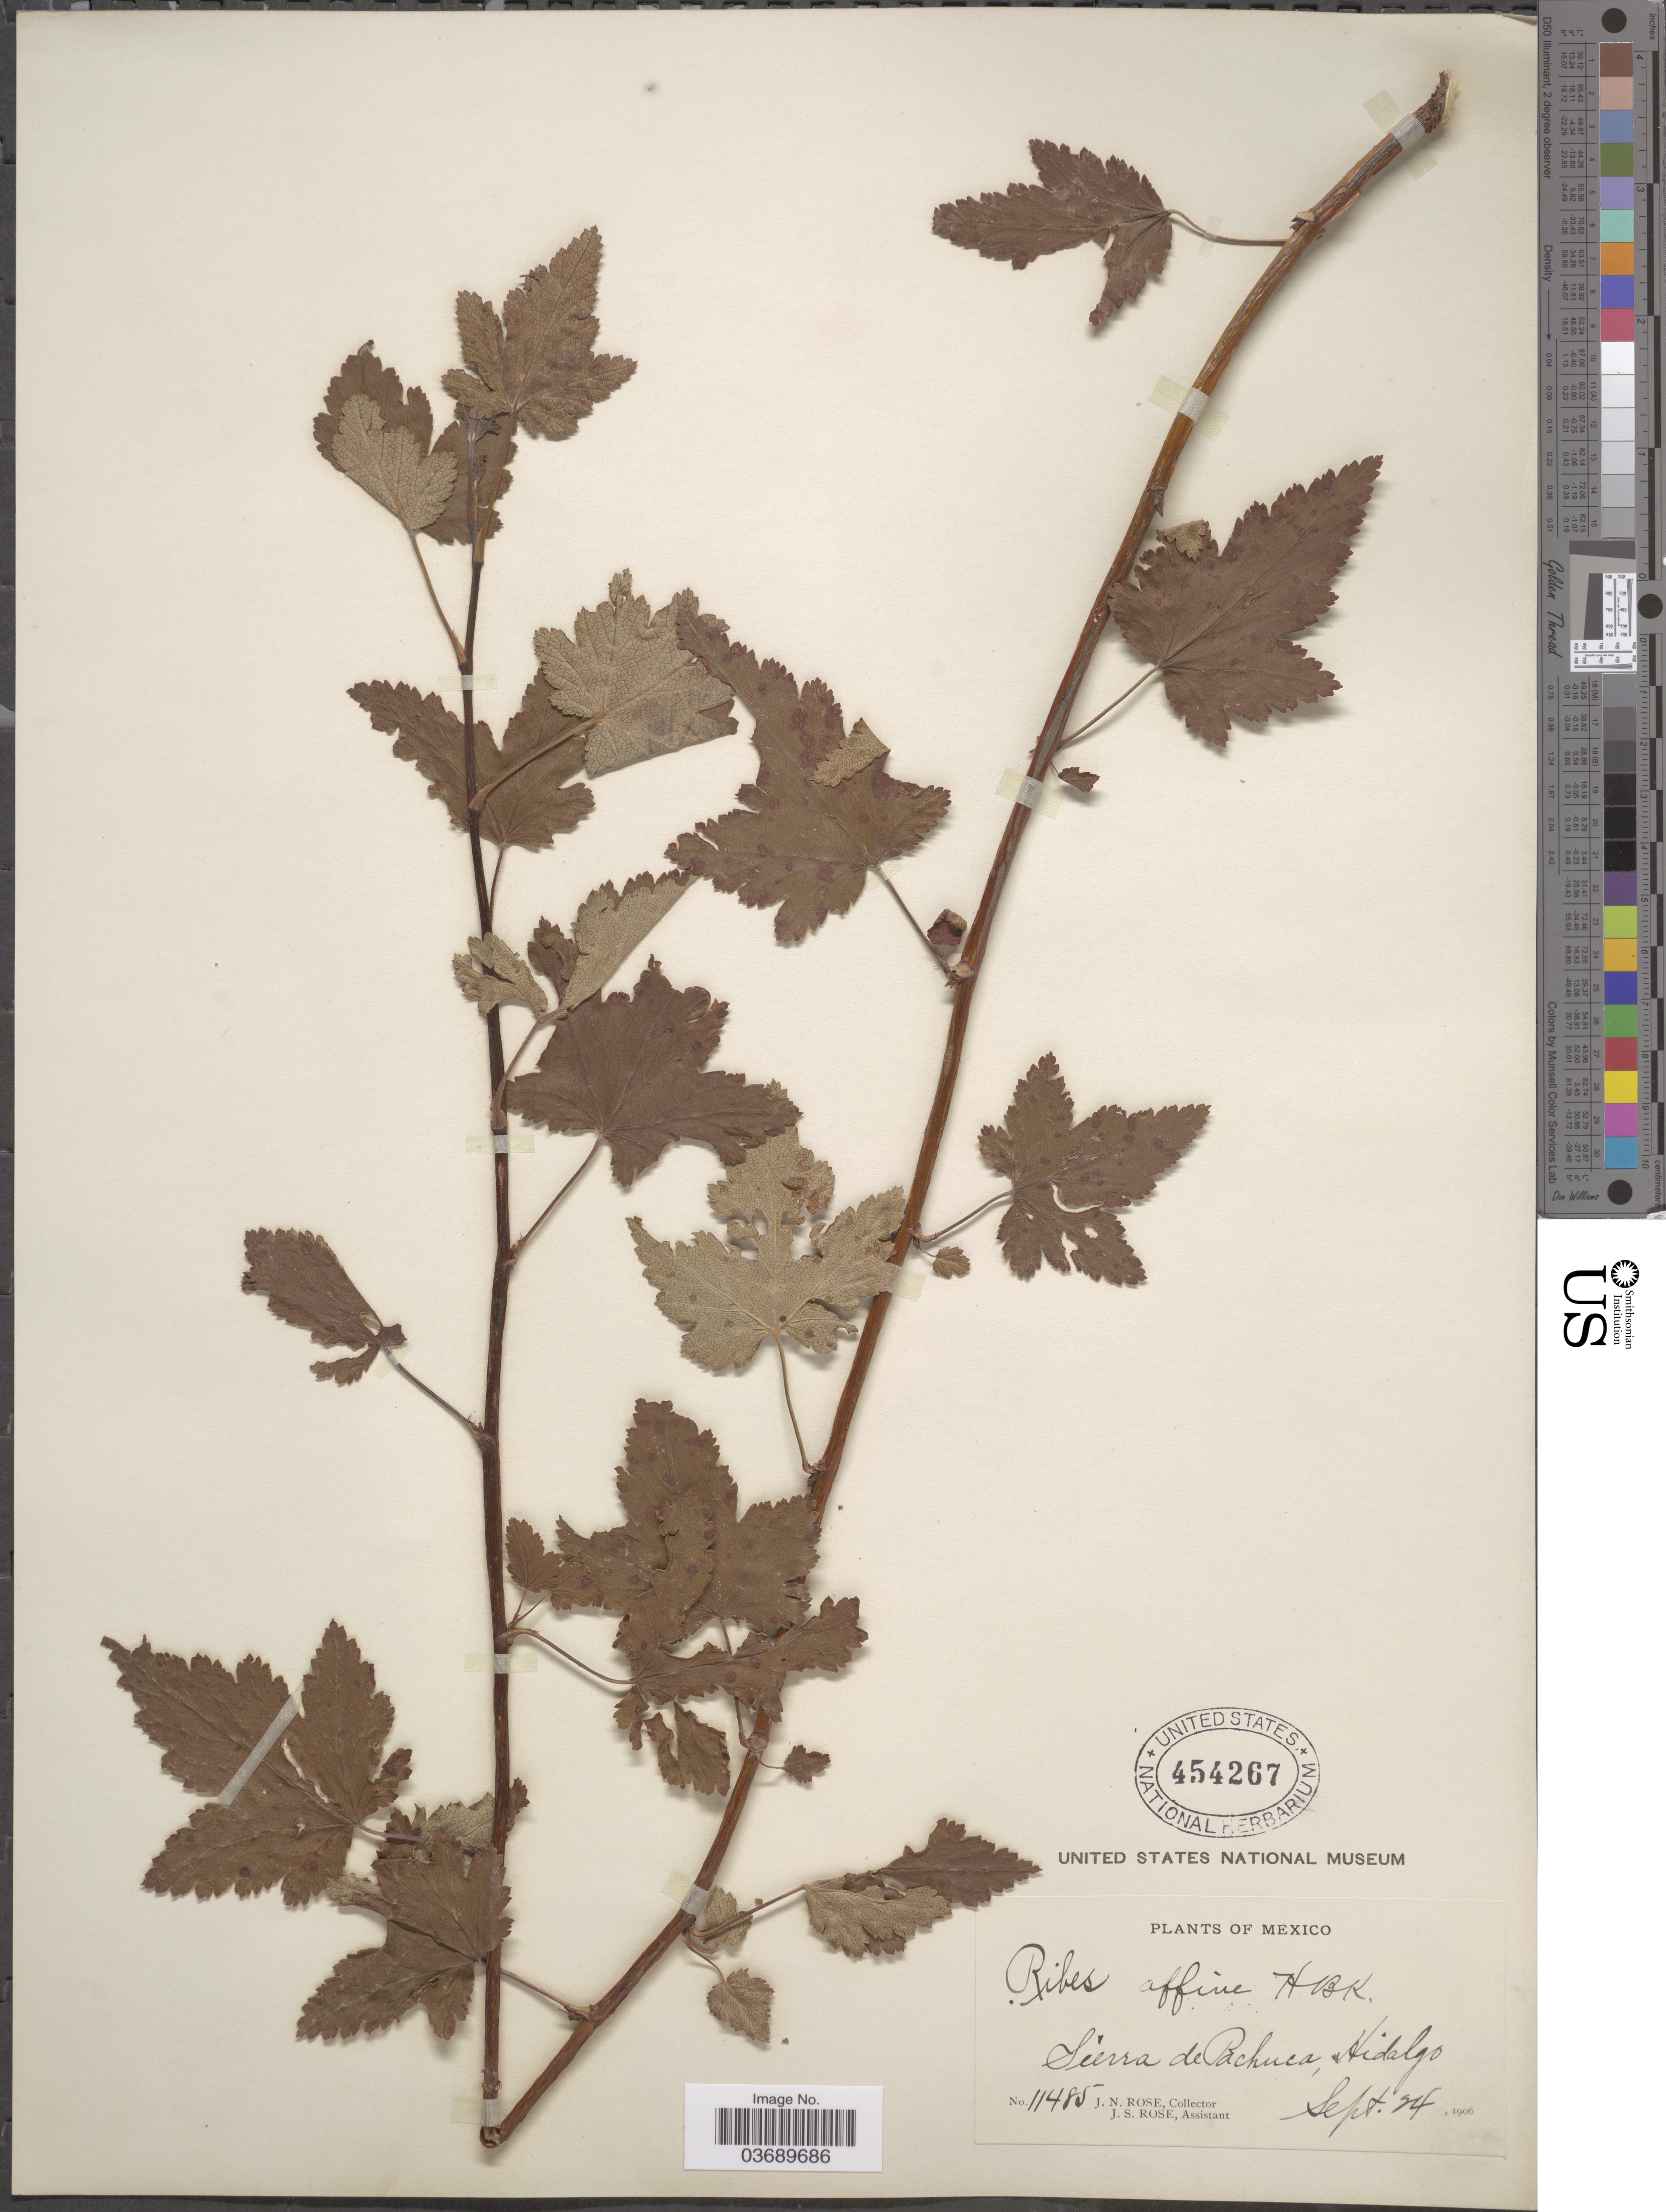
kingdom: Plantae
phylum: Tracheophyta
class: Magnoliopsida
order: Saxifragales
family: Grossulariaceae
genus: Ribes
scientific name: Ribes affine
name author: Kunth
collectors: J. N. Rose & J. S. Rose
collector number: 11485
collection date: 1906-09-24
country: Mexico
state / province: Hidalgo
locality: Sierra de Pachuca.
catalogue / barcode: US 454267